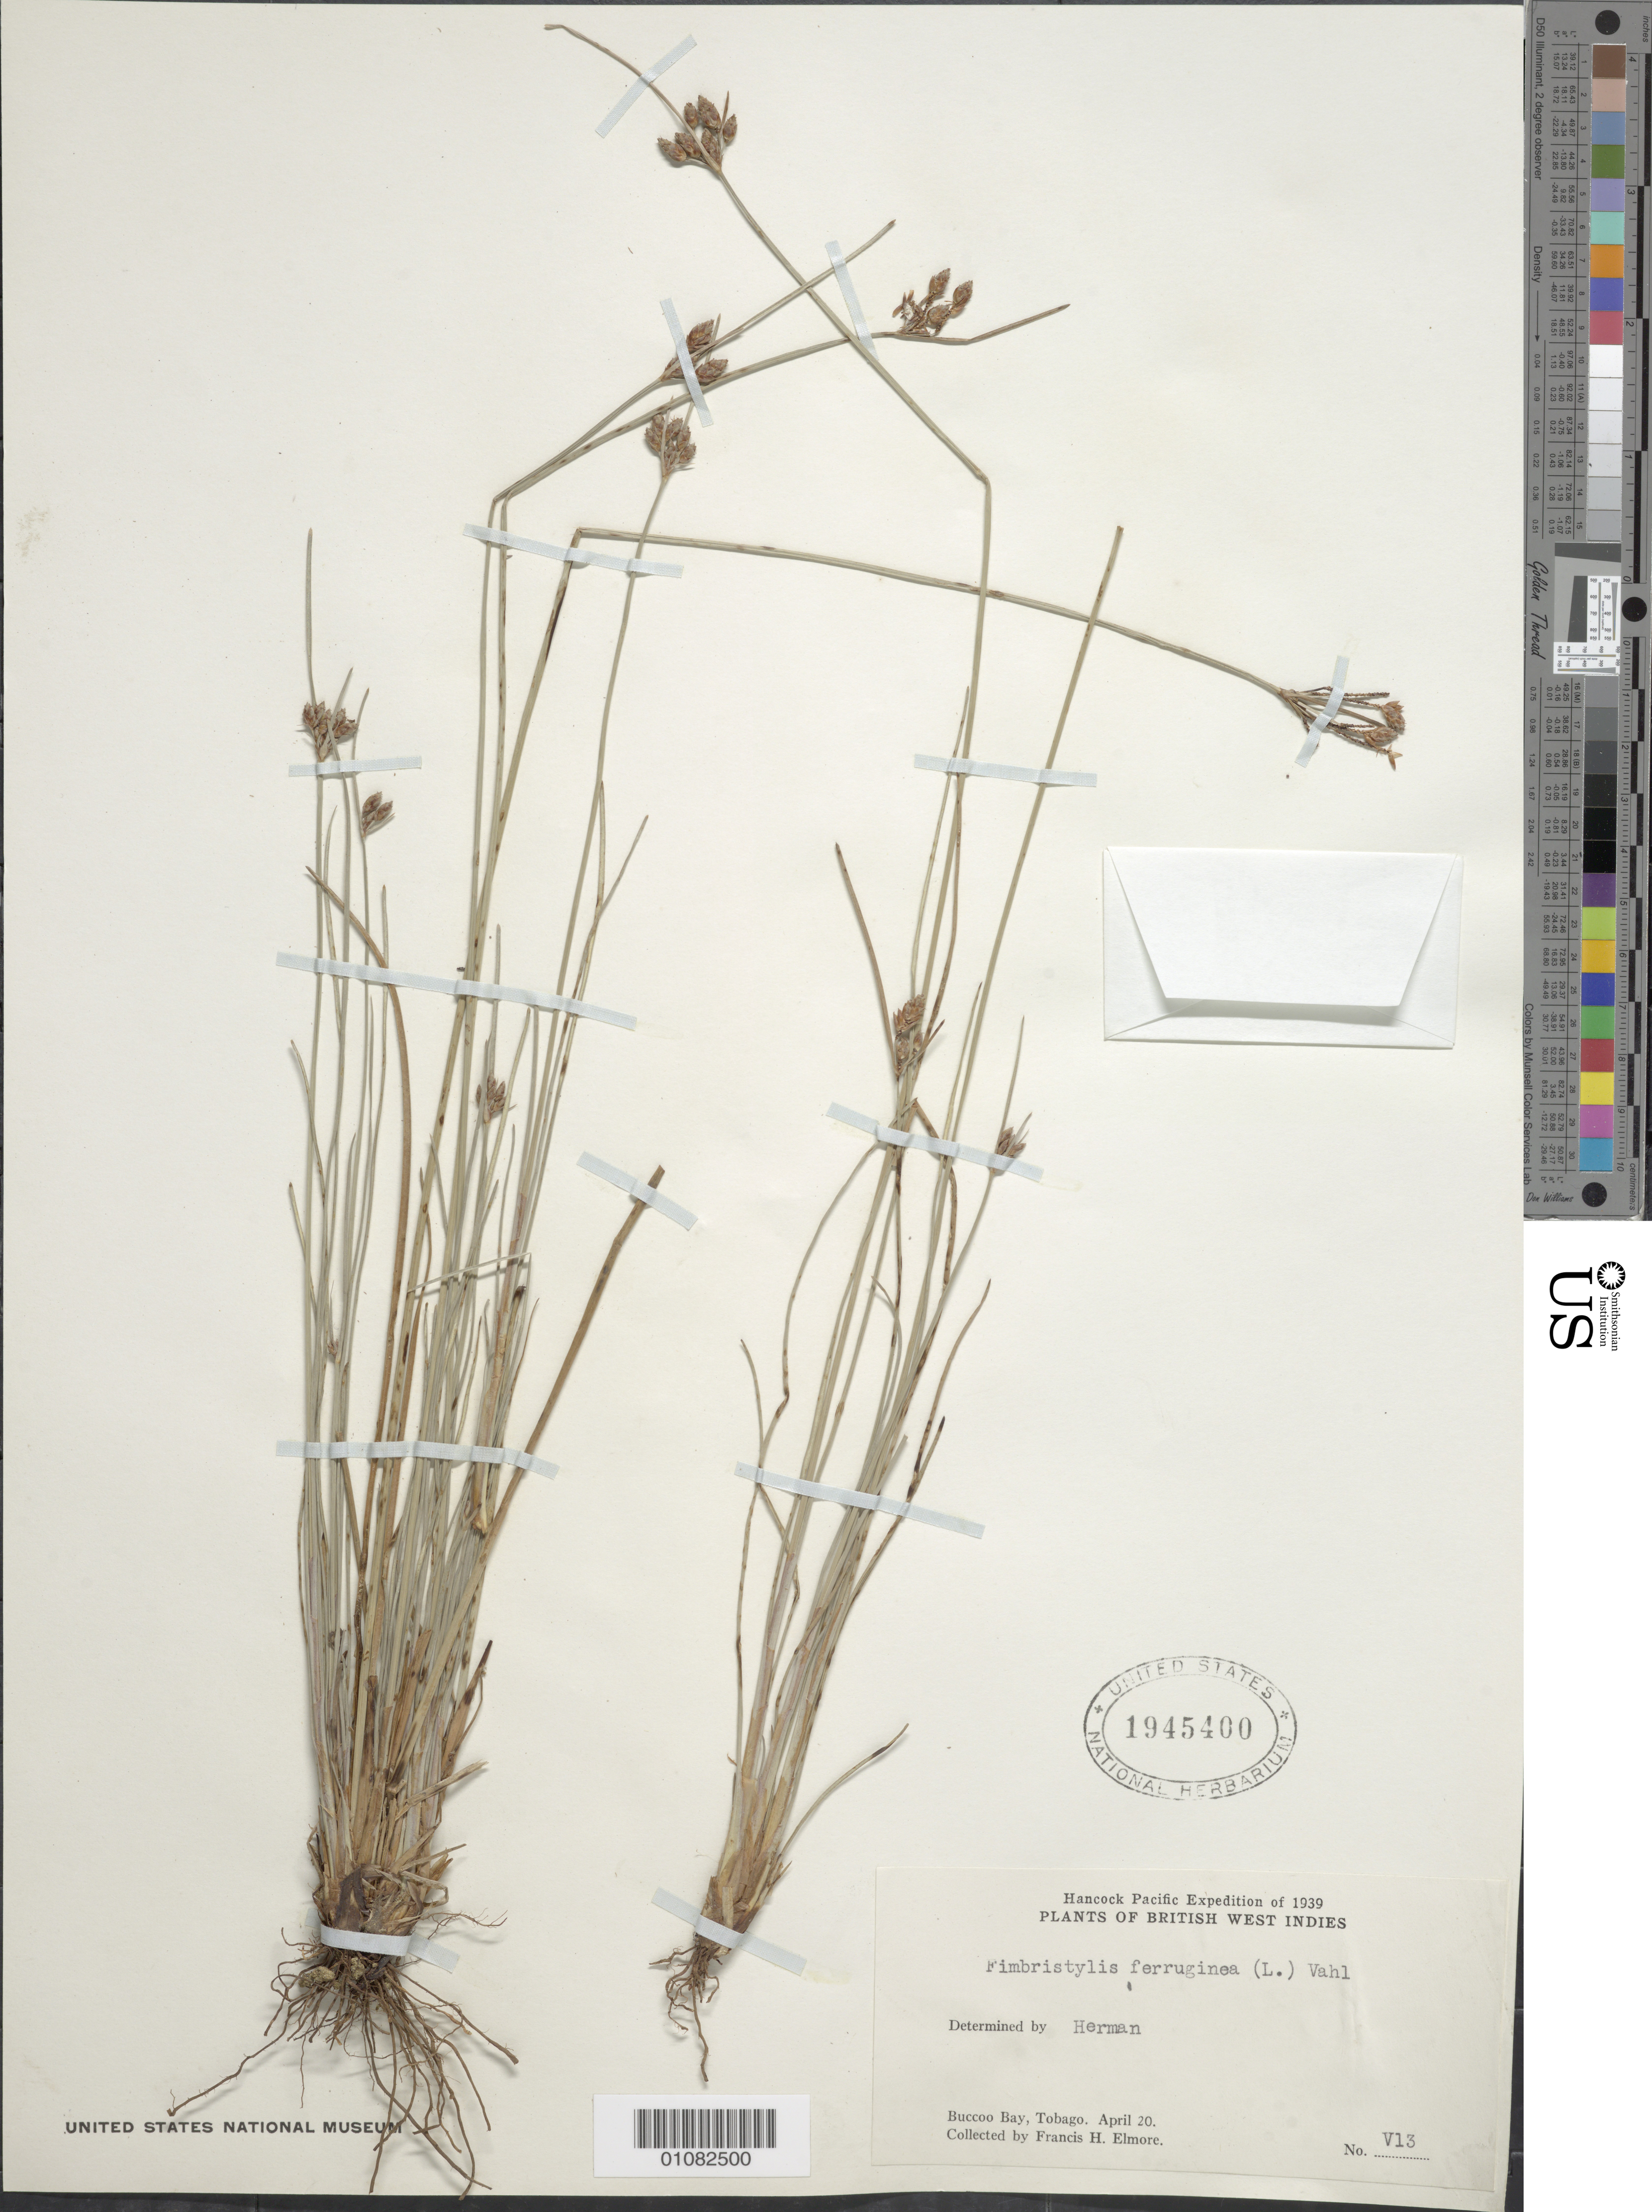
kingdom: Plantae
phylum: Tracheophyta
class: Liliopsida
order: Poales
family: Cyperaceae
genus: Fimbristylis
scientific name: Fimbristylis ferruginea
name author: (L.) Vahl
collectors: F. H. Elmore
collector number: V13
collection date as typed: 20 Apr 1939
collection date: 1939-04-20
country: Trinidad and Tobago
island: Tobago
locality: Buccoo Bay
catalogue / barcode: US 1945400